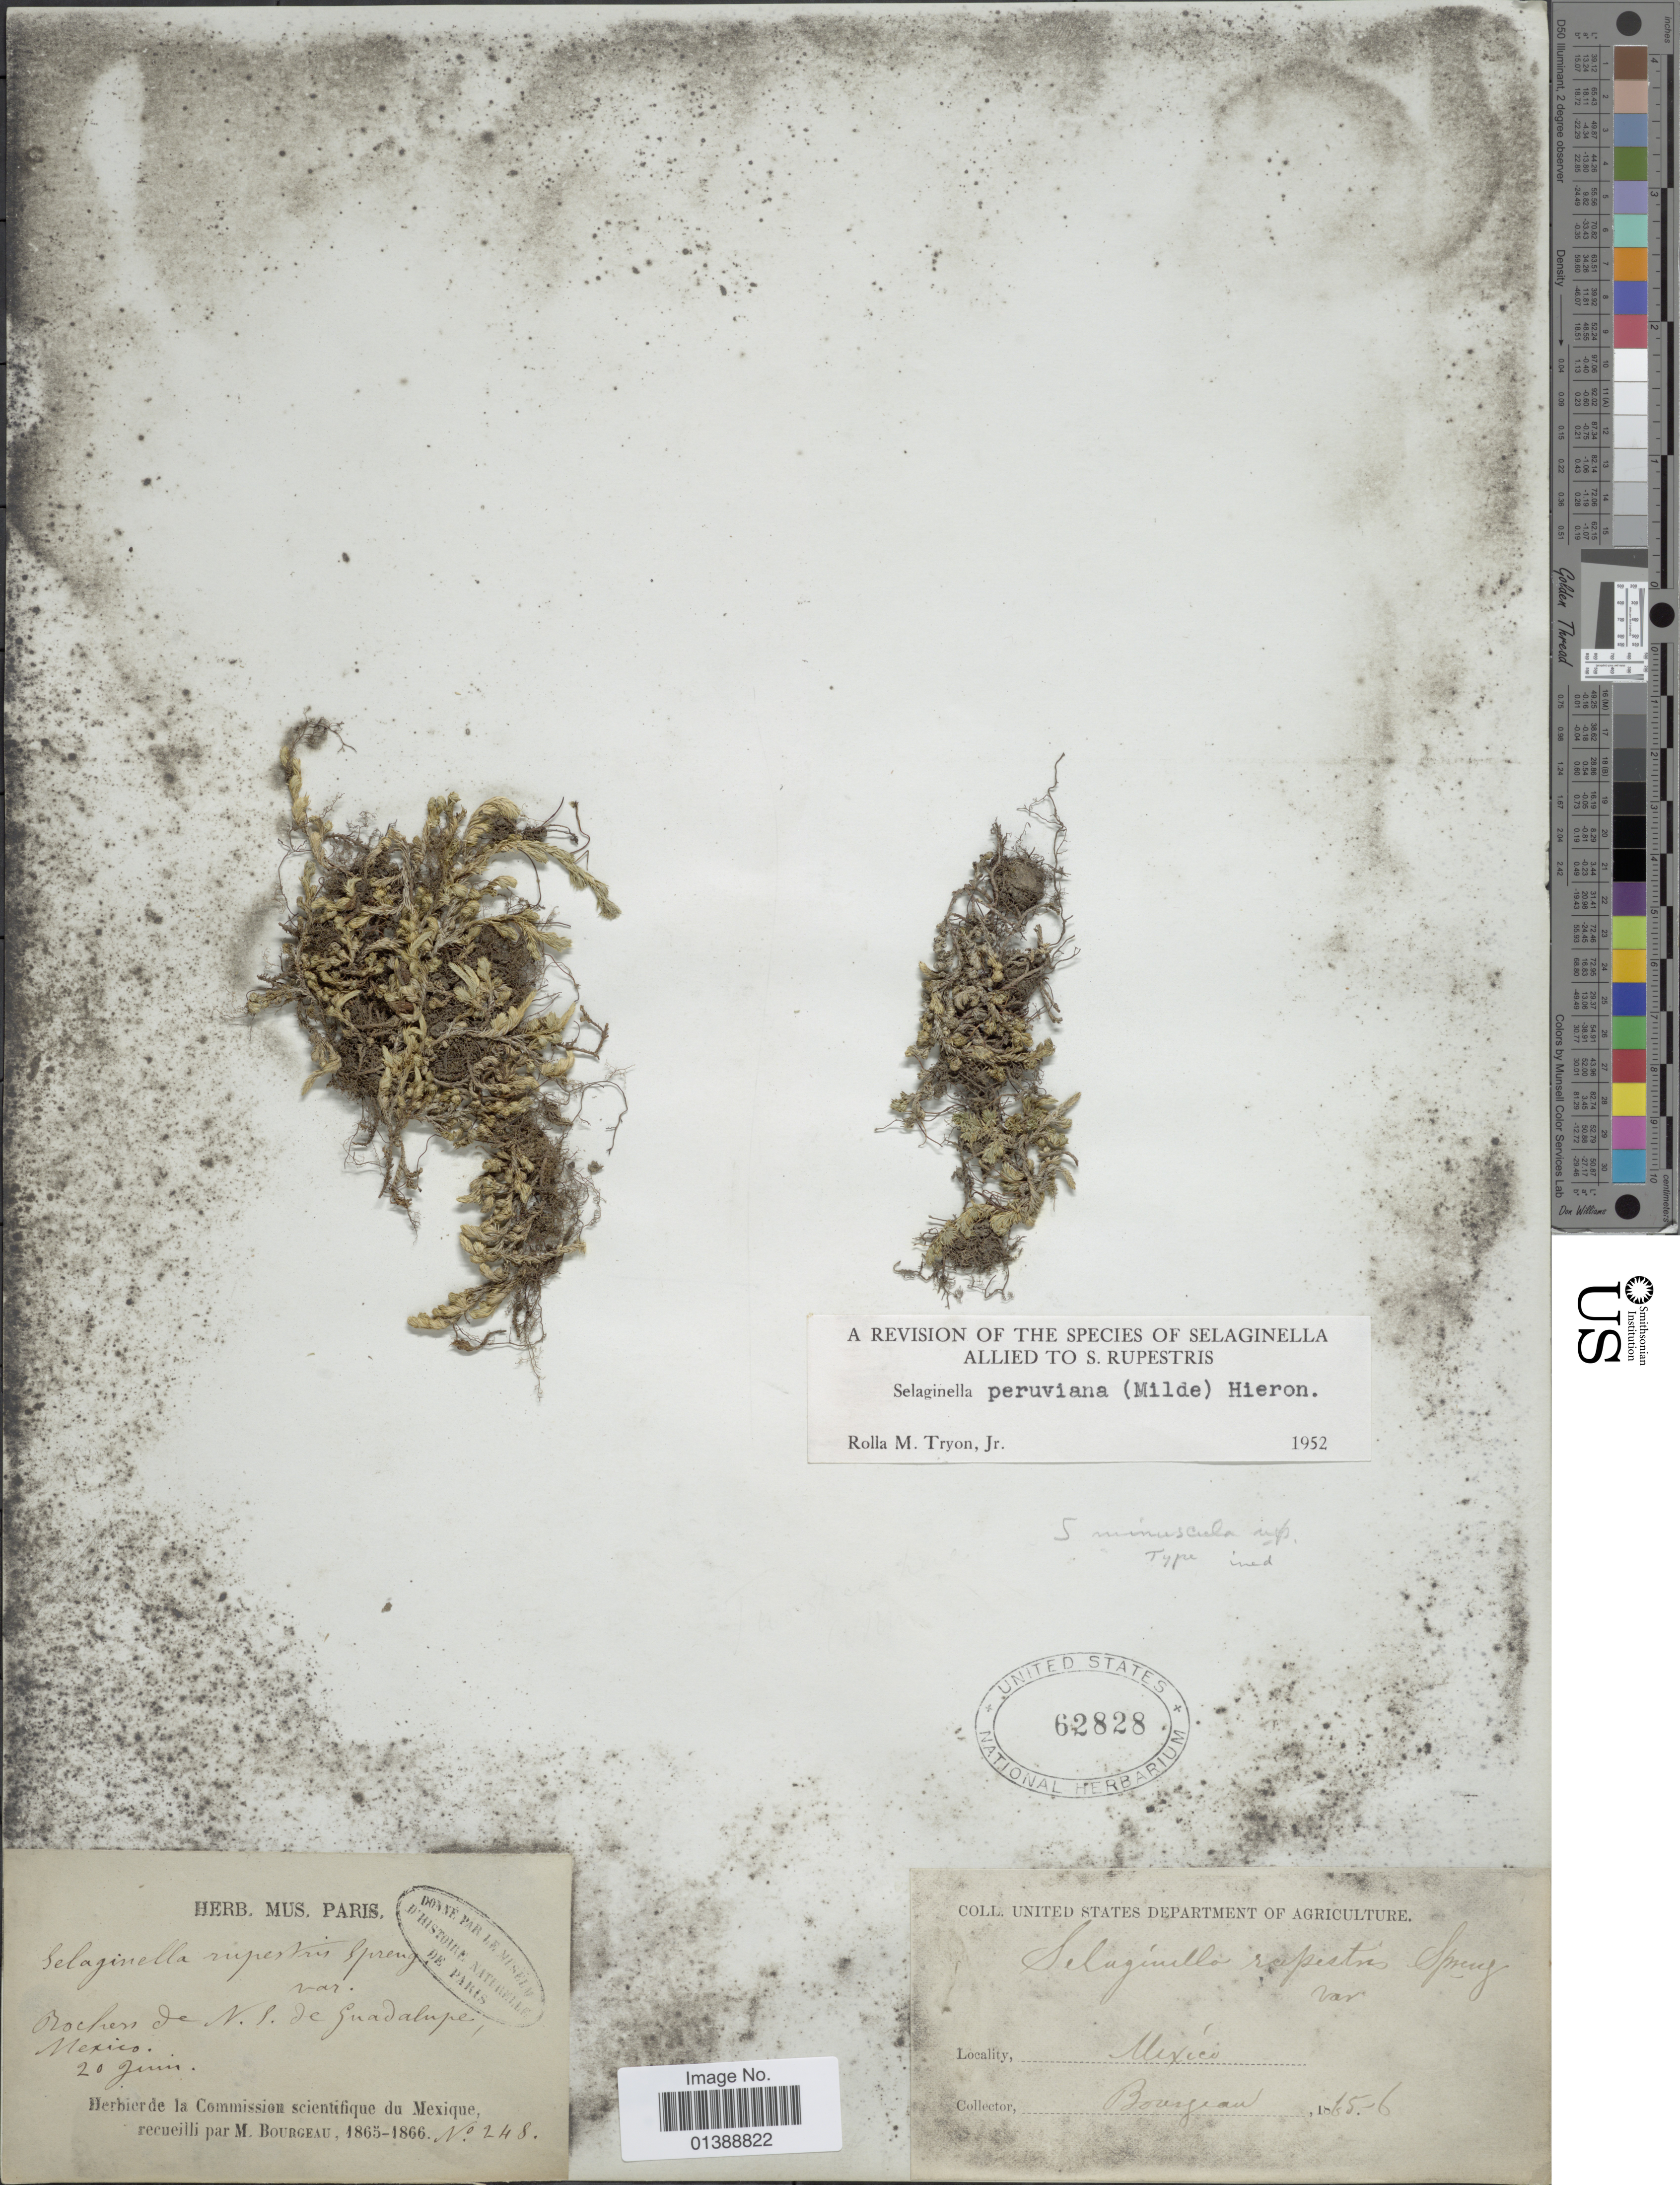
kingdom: Plantae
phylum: Tracheophyta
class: Lycopodiopsida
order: Selaginellales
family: Selaginellaceae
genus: Selaginella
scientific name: Selaginella peruviana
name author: (Milde) Hieron.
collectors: M. Bourgeau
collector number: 248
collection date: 1865-06-20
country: Mexico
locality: Rochers de N.E de Guadalupe [interpreted]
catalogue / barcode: US 62828